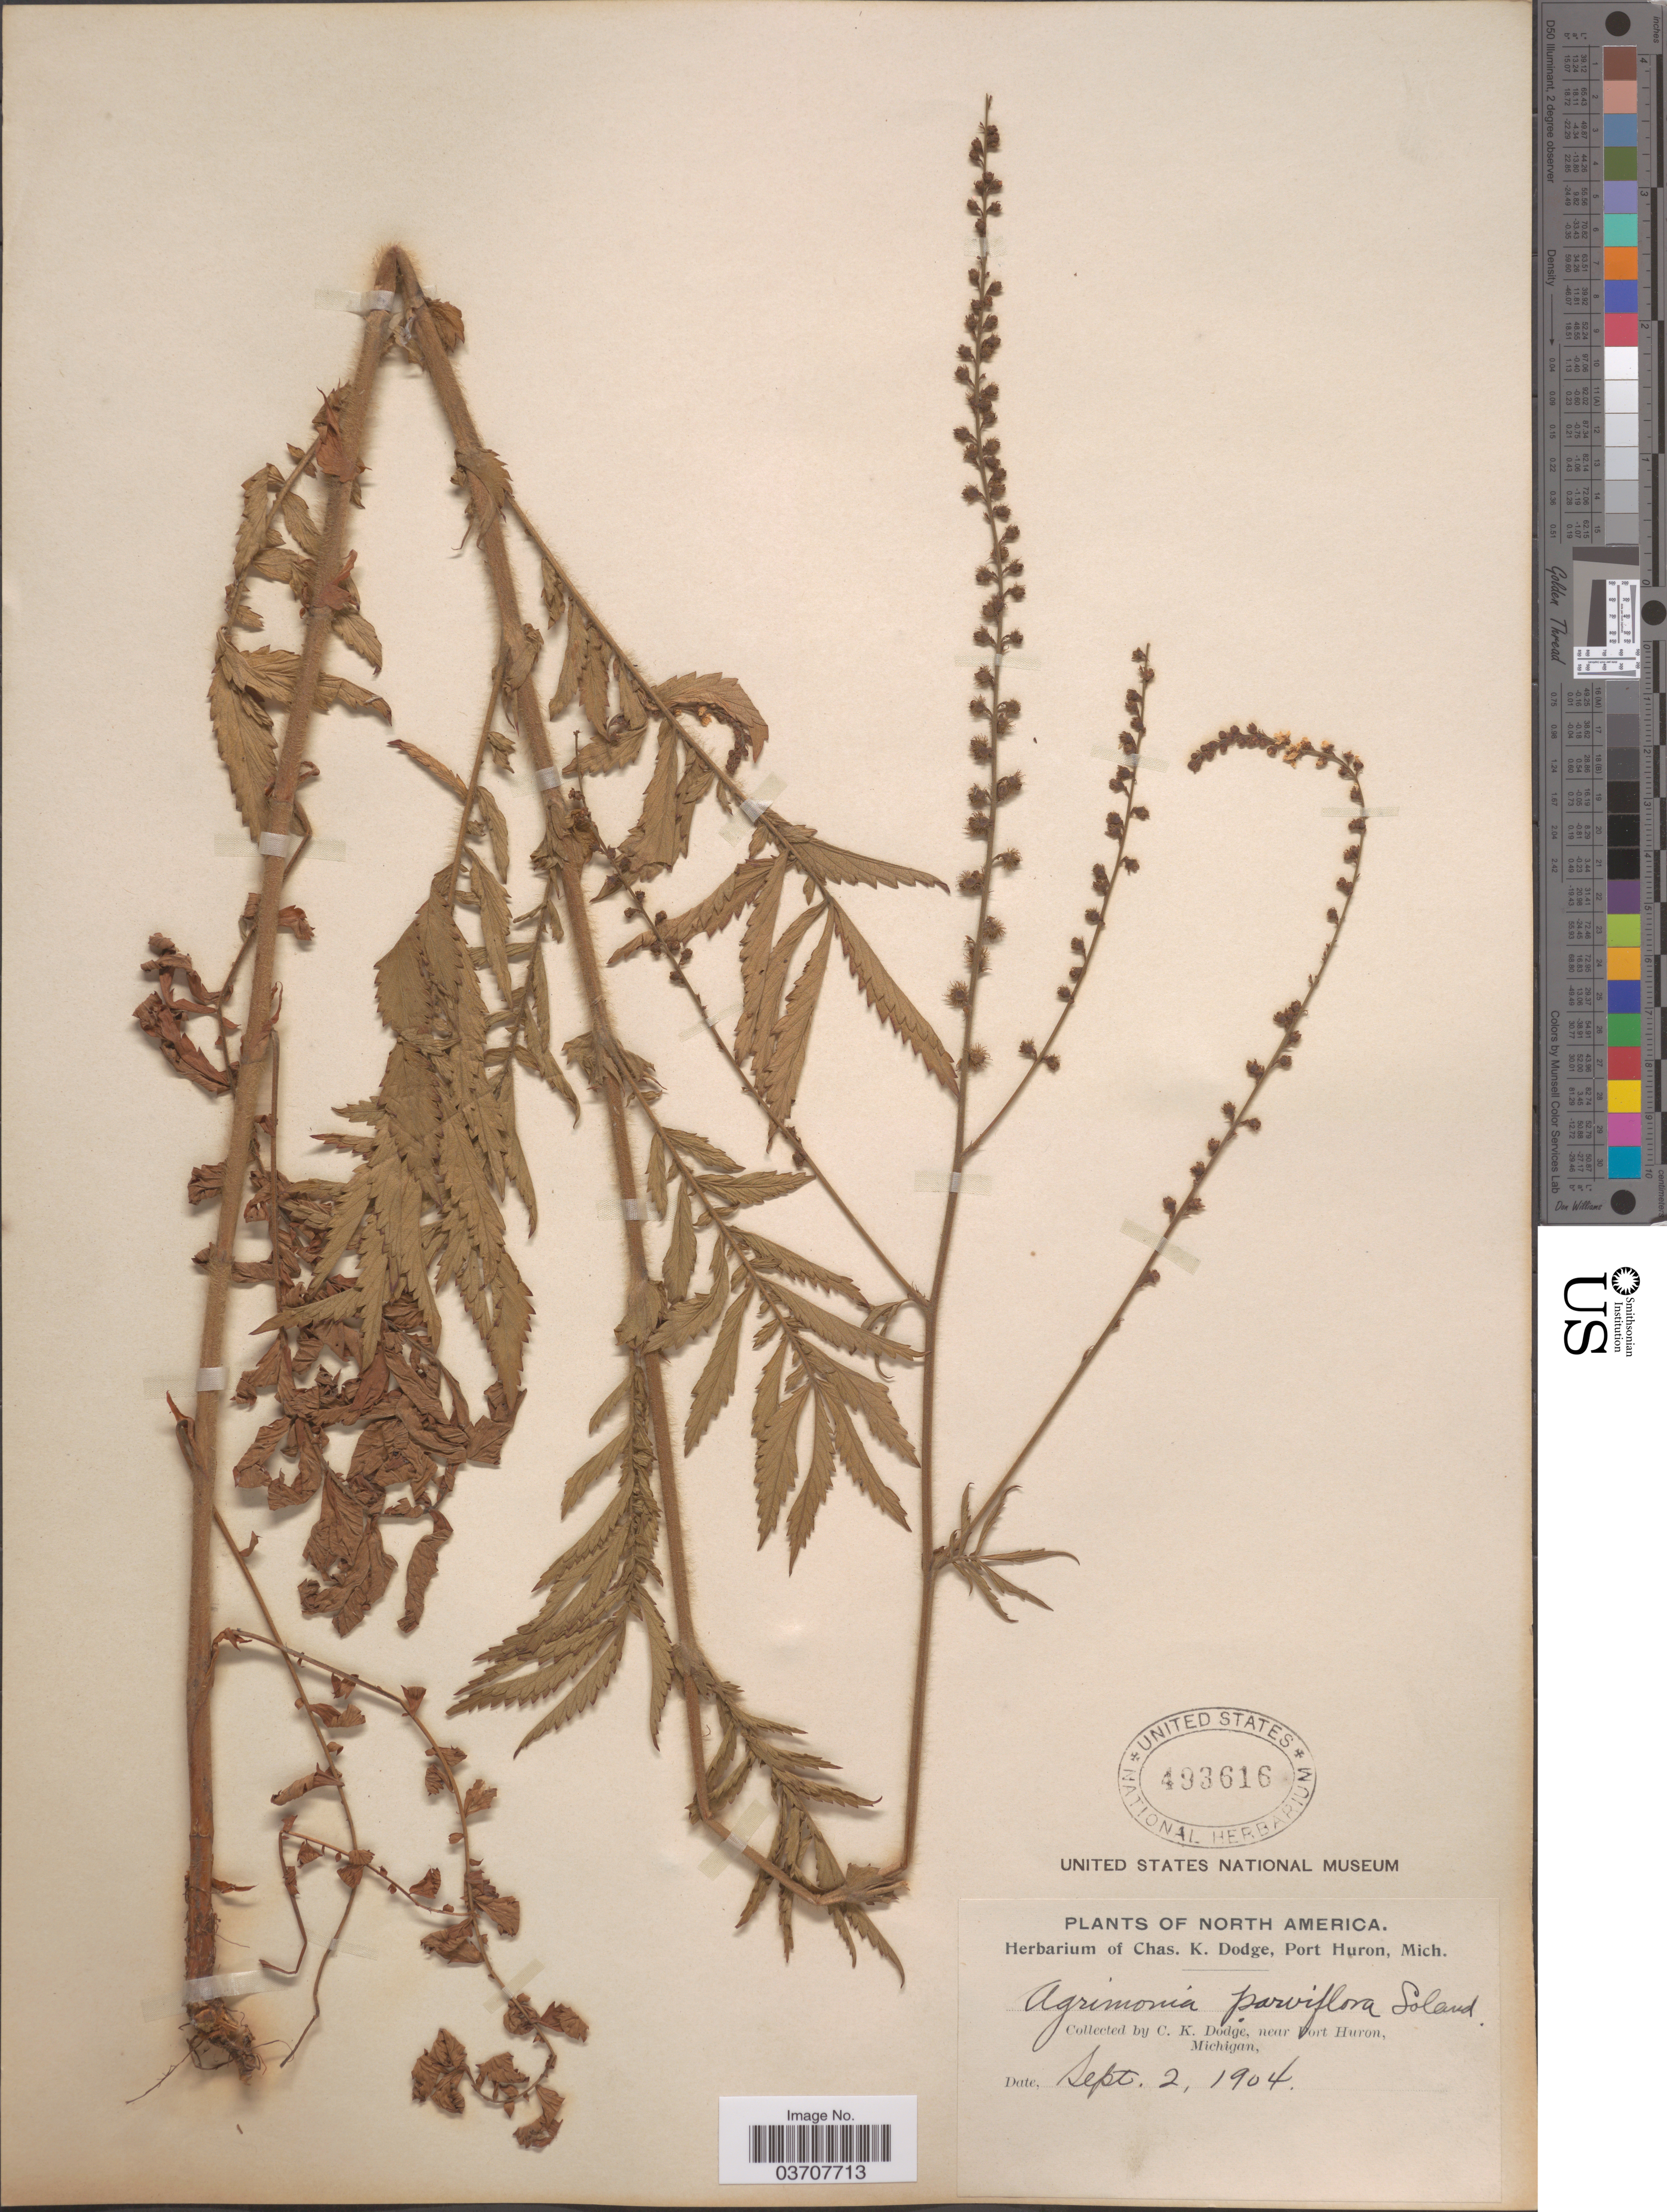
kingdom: Plantae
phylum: Tracheophyta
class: Magnoliopsida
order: Rosales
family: Rosaceae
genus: Agrimonia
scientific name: Agrimonia parviflora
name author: Aiton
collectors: C. Dodge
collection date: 1904-09-02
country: United States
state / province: Michigan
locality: Near Port Huron.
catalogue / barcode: US 493616